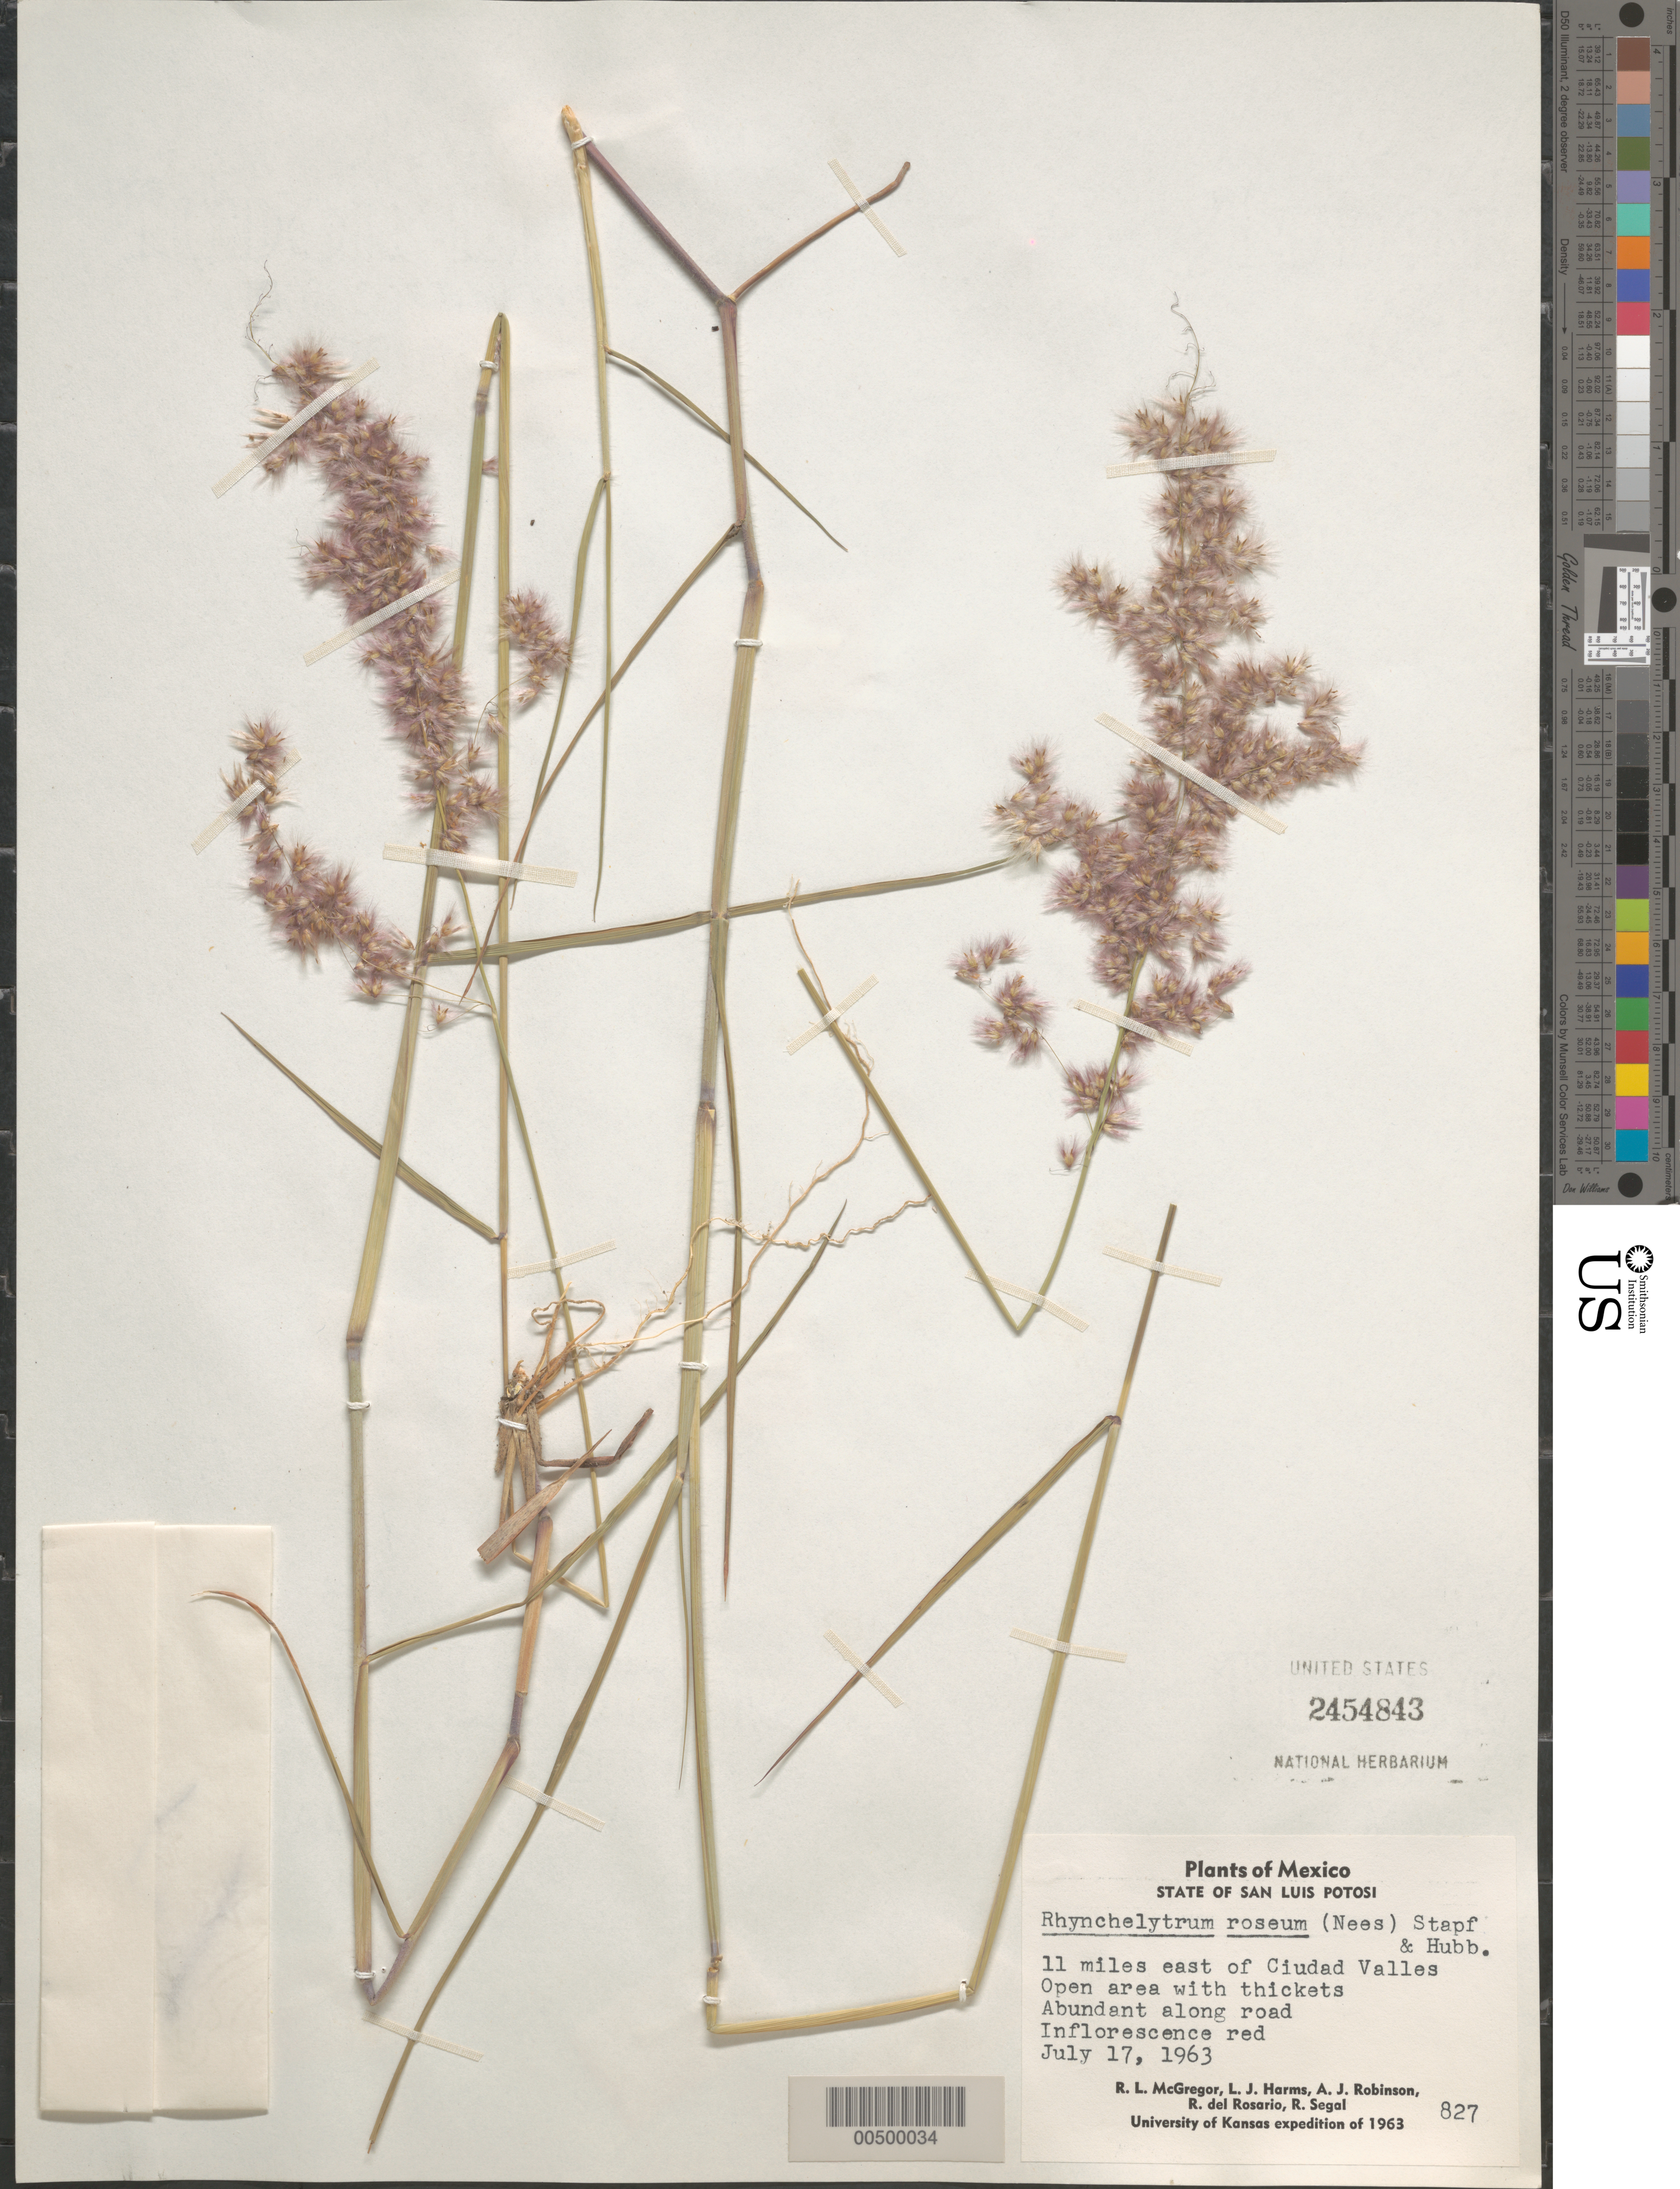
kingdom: Plantae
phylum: Tracheophyta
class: Liliopsida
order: Poales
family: Poaceae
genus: Rhynchelytrum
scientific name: Rhynchelytrum repens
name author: (Willd.) C.E. Hubb.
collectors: R. McGregor, L. Harms, A. J. Robinson & R. Segal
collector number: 827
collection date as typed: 17 Jul 1963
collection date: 1963-07-17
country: Mexico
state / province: San Luis Potosi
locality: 11 mi E of Ciudad Valles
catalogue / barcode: US 2454843